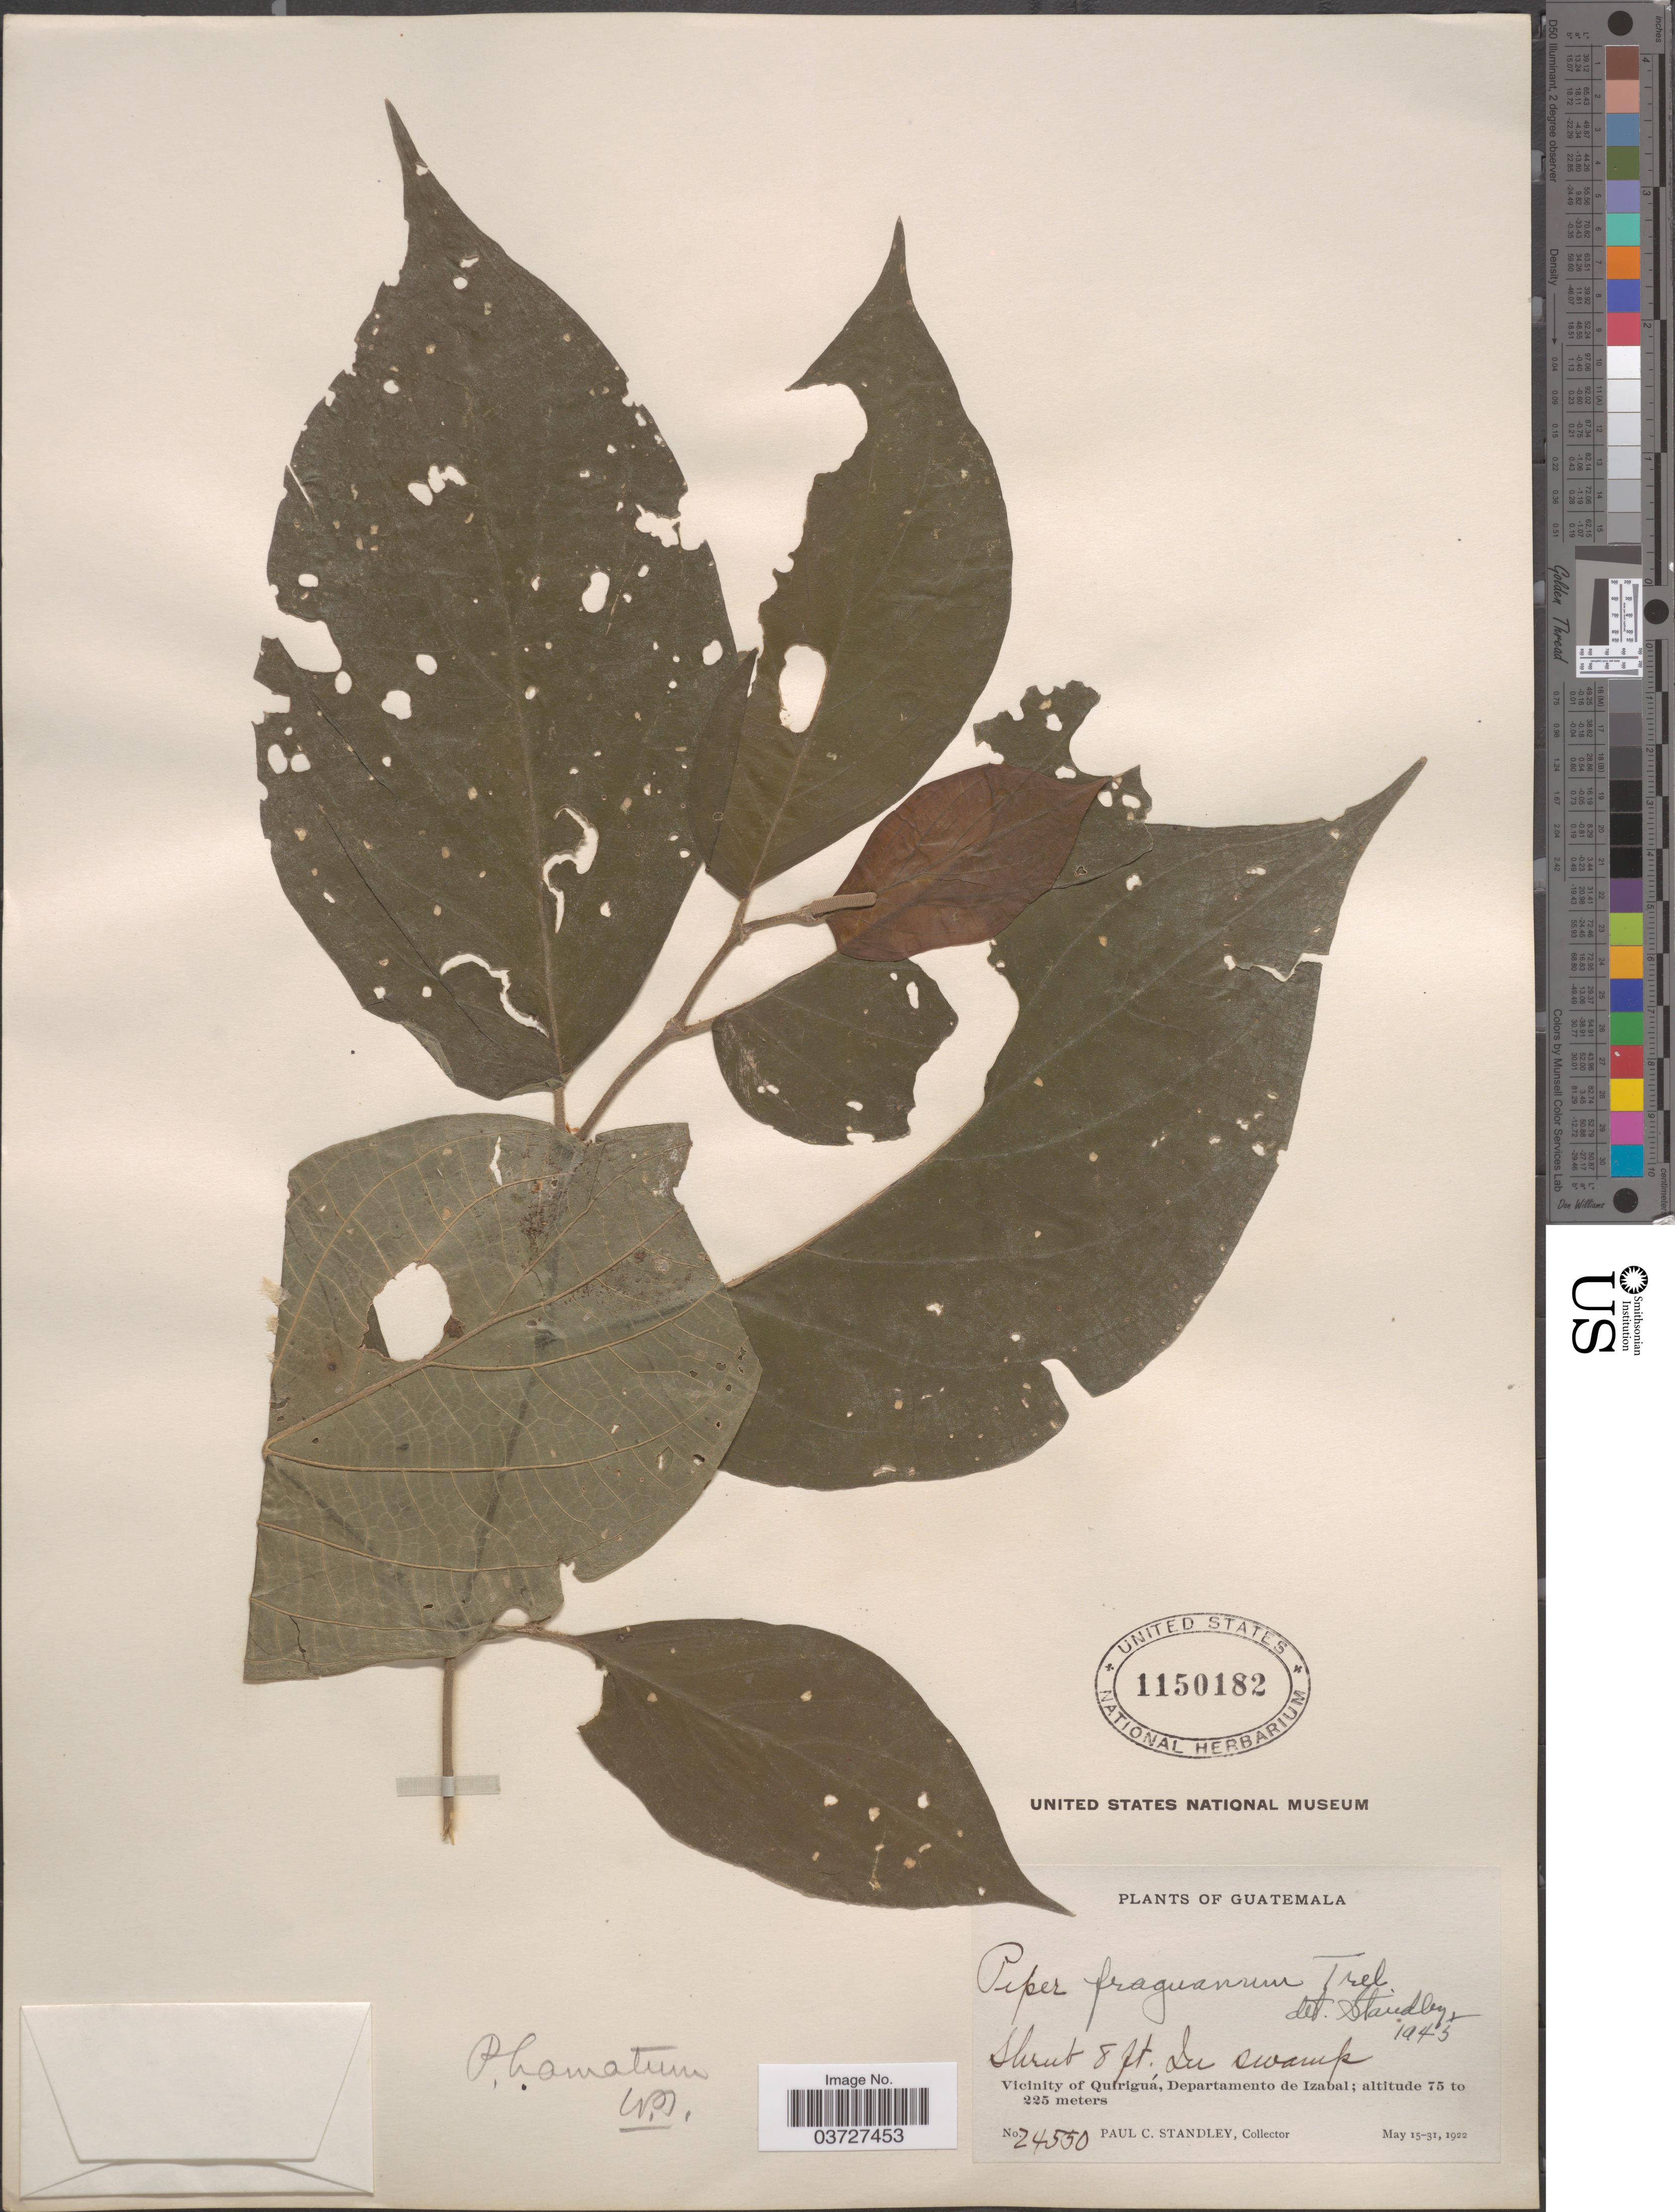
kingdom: Plantae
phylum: Tracheophyta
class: Magnoliopsida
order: Piperales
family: Piperaceae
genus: Piper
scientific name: Piper fraguanum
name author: Trel.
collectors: P. C. Standley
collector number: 24550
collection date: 1922-05-15/1922-05-31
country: Guatemala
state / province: Izabal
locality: Vicinity of Quiriguá, Departamento de Izabal.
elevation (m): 75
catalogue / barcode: US 1150182